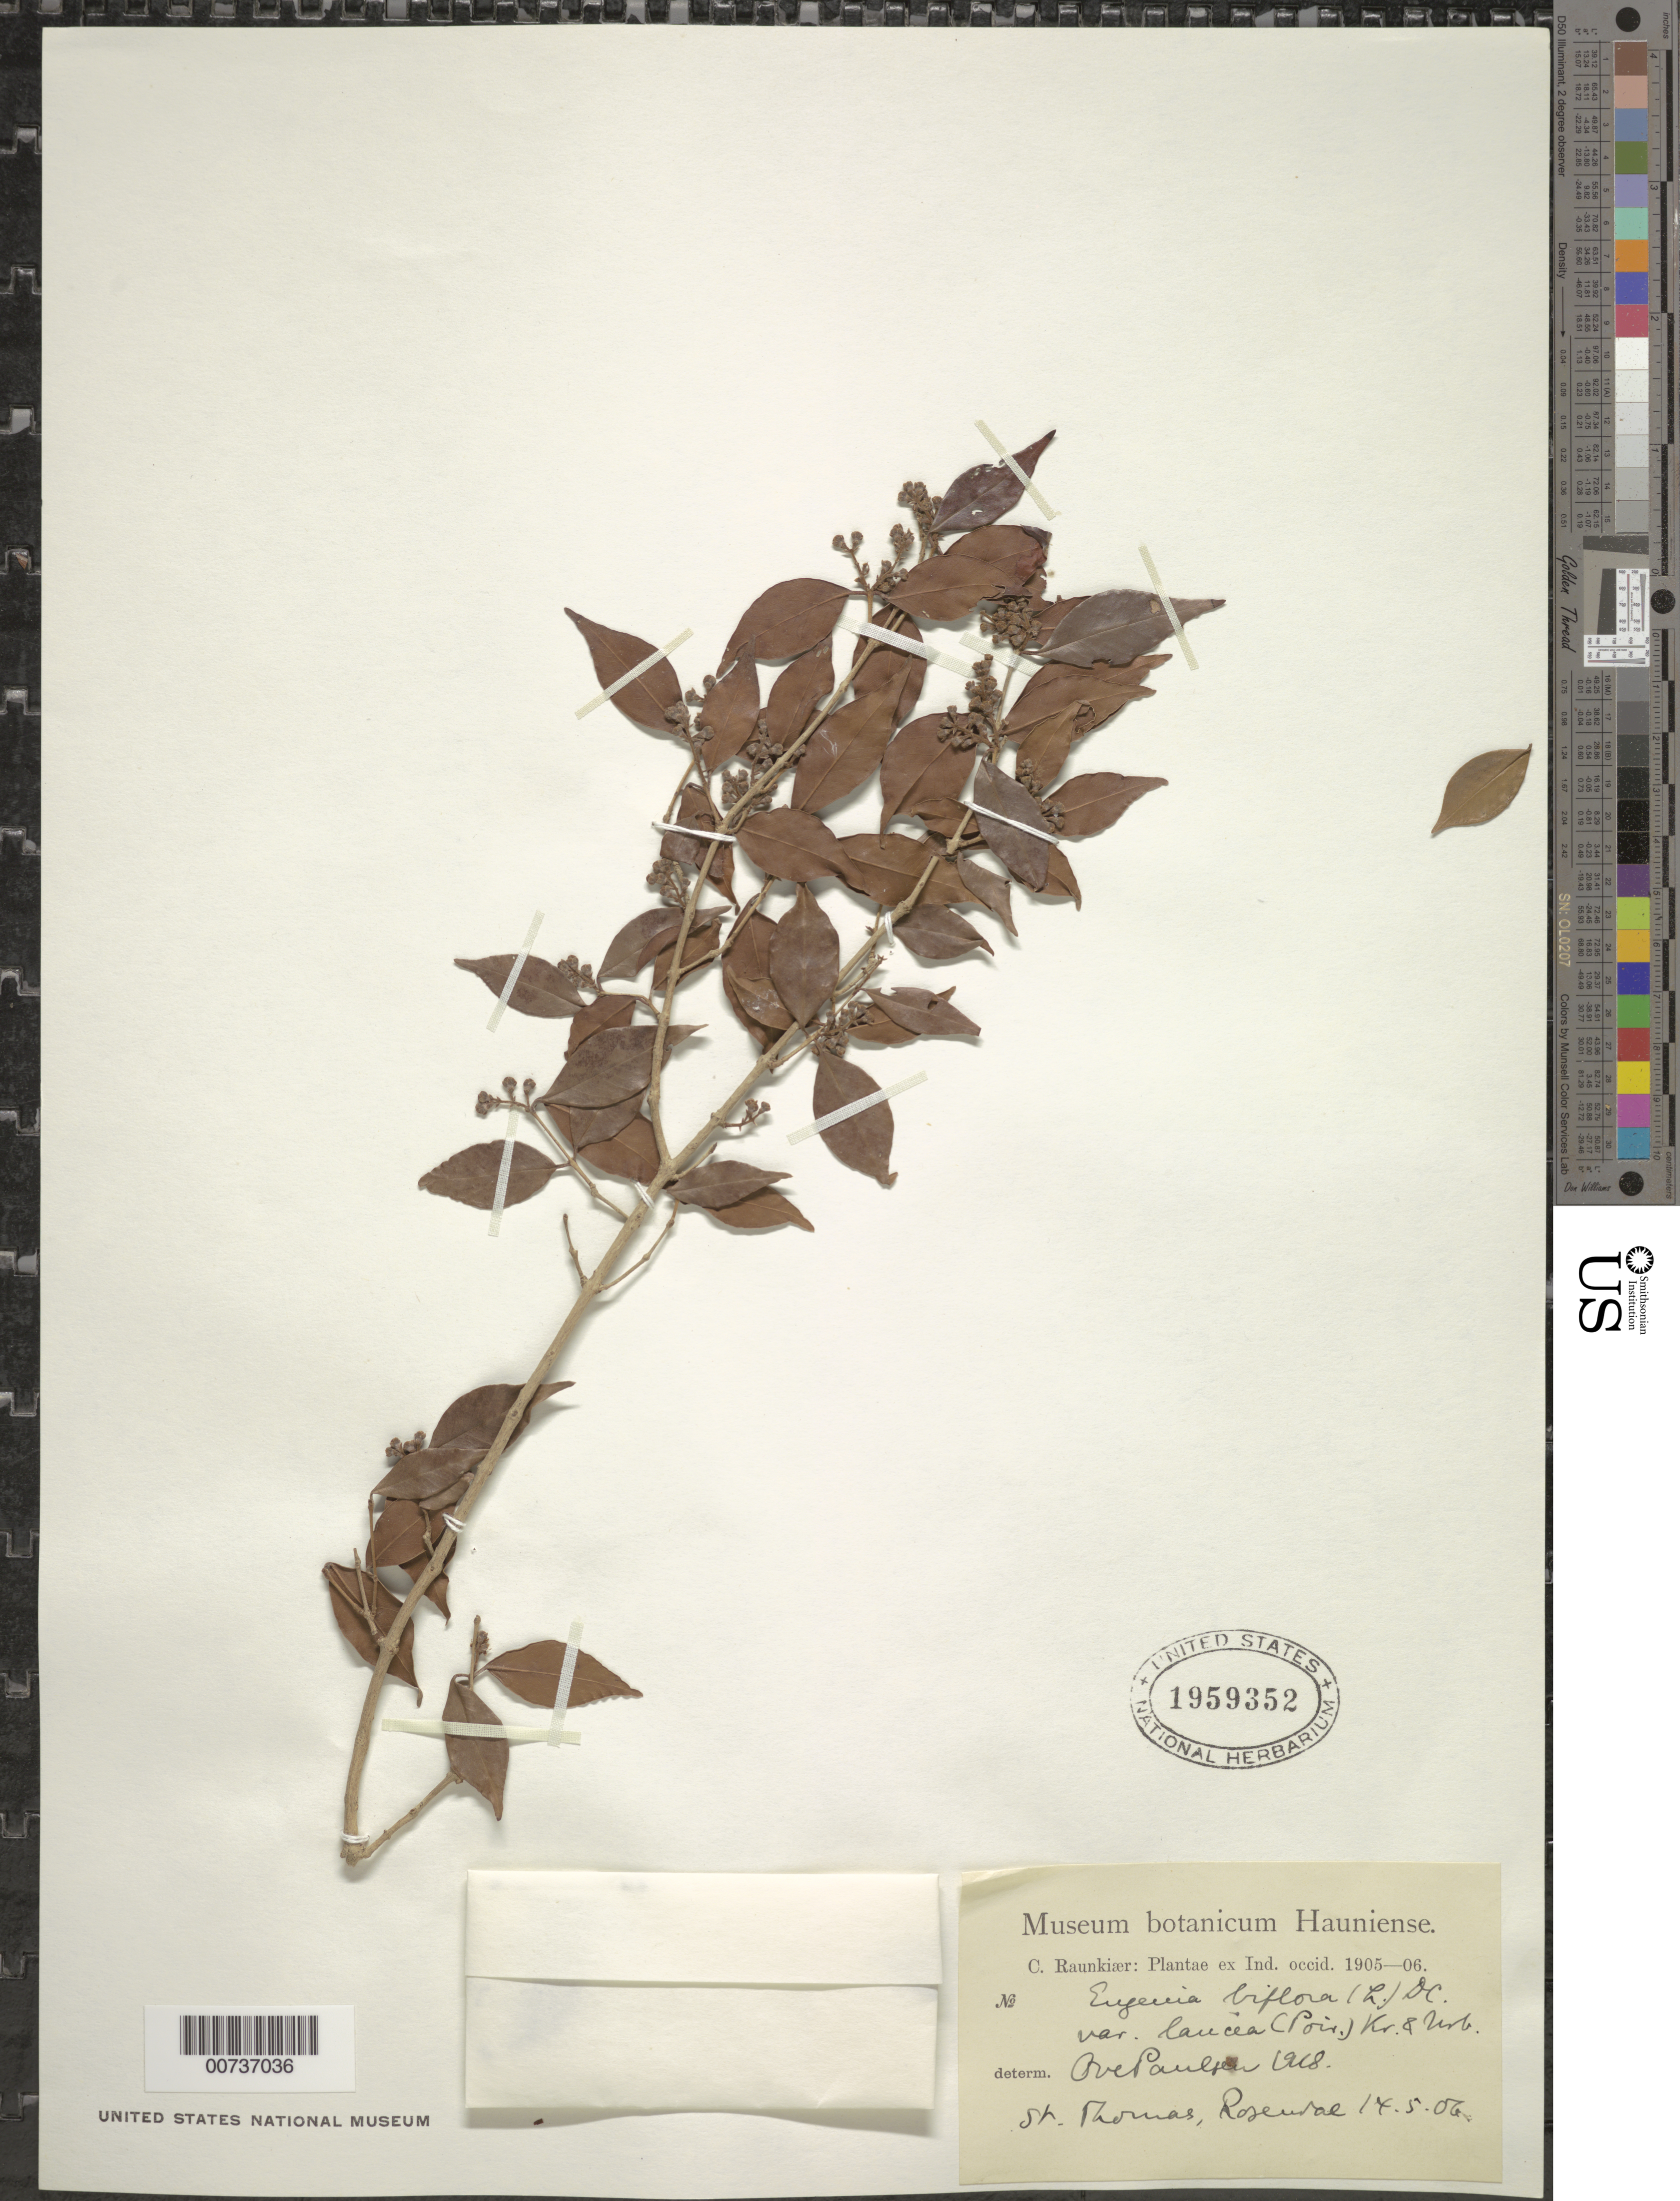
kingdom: Plantae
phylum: Tracheophyta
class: Magnoliopsida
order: Myrtales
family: Myrtaceae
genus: Eugenia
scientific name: Eugenia biflora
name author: (L.) DC.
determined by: Paulsen, O.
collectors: C. Raunkiær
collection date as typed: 14 May 1906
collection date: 1906-05-14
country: U.S. Virgin Islands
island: St. Thomas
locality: Rosenval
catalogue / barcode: US 1959352